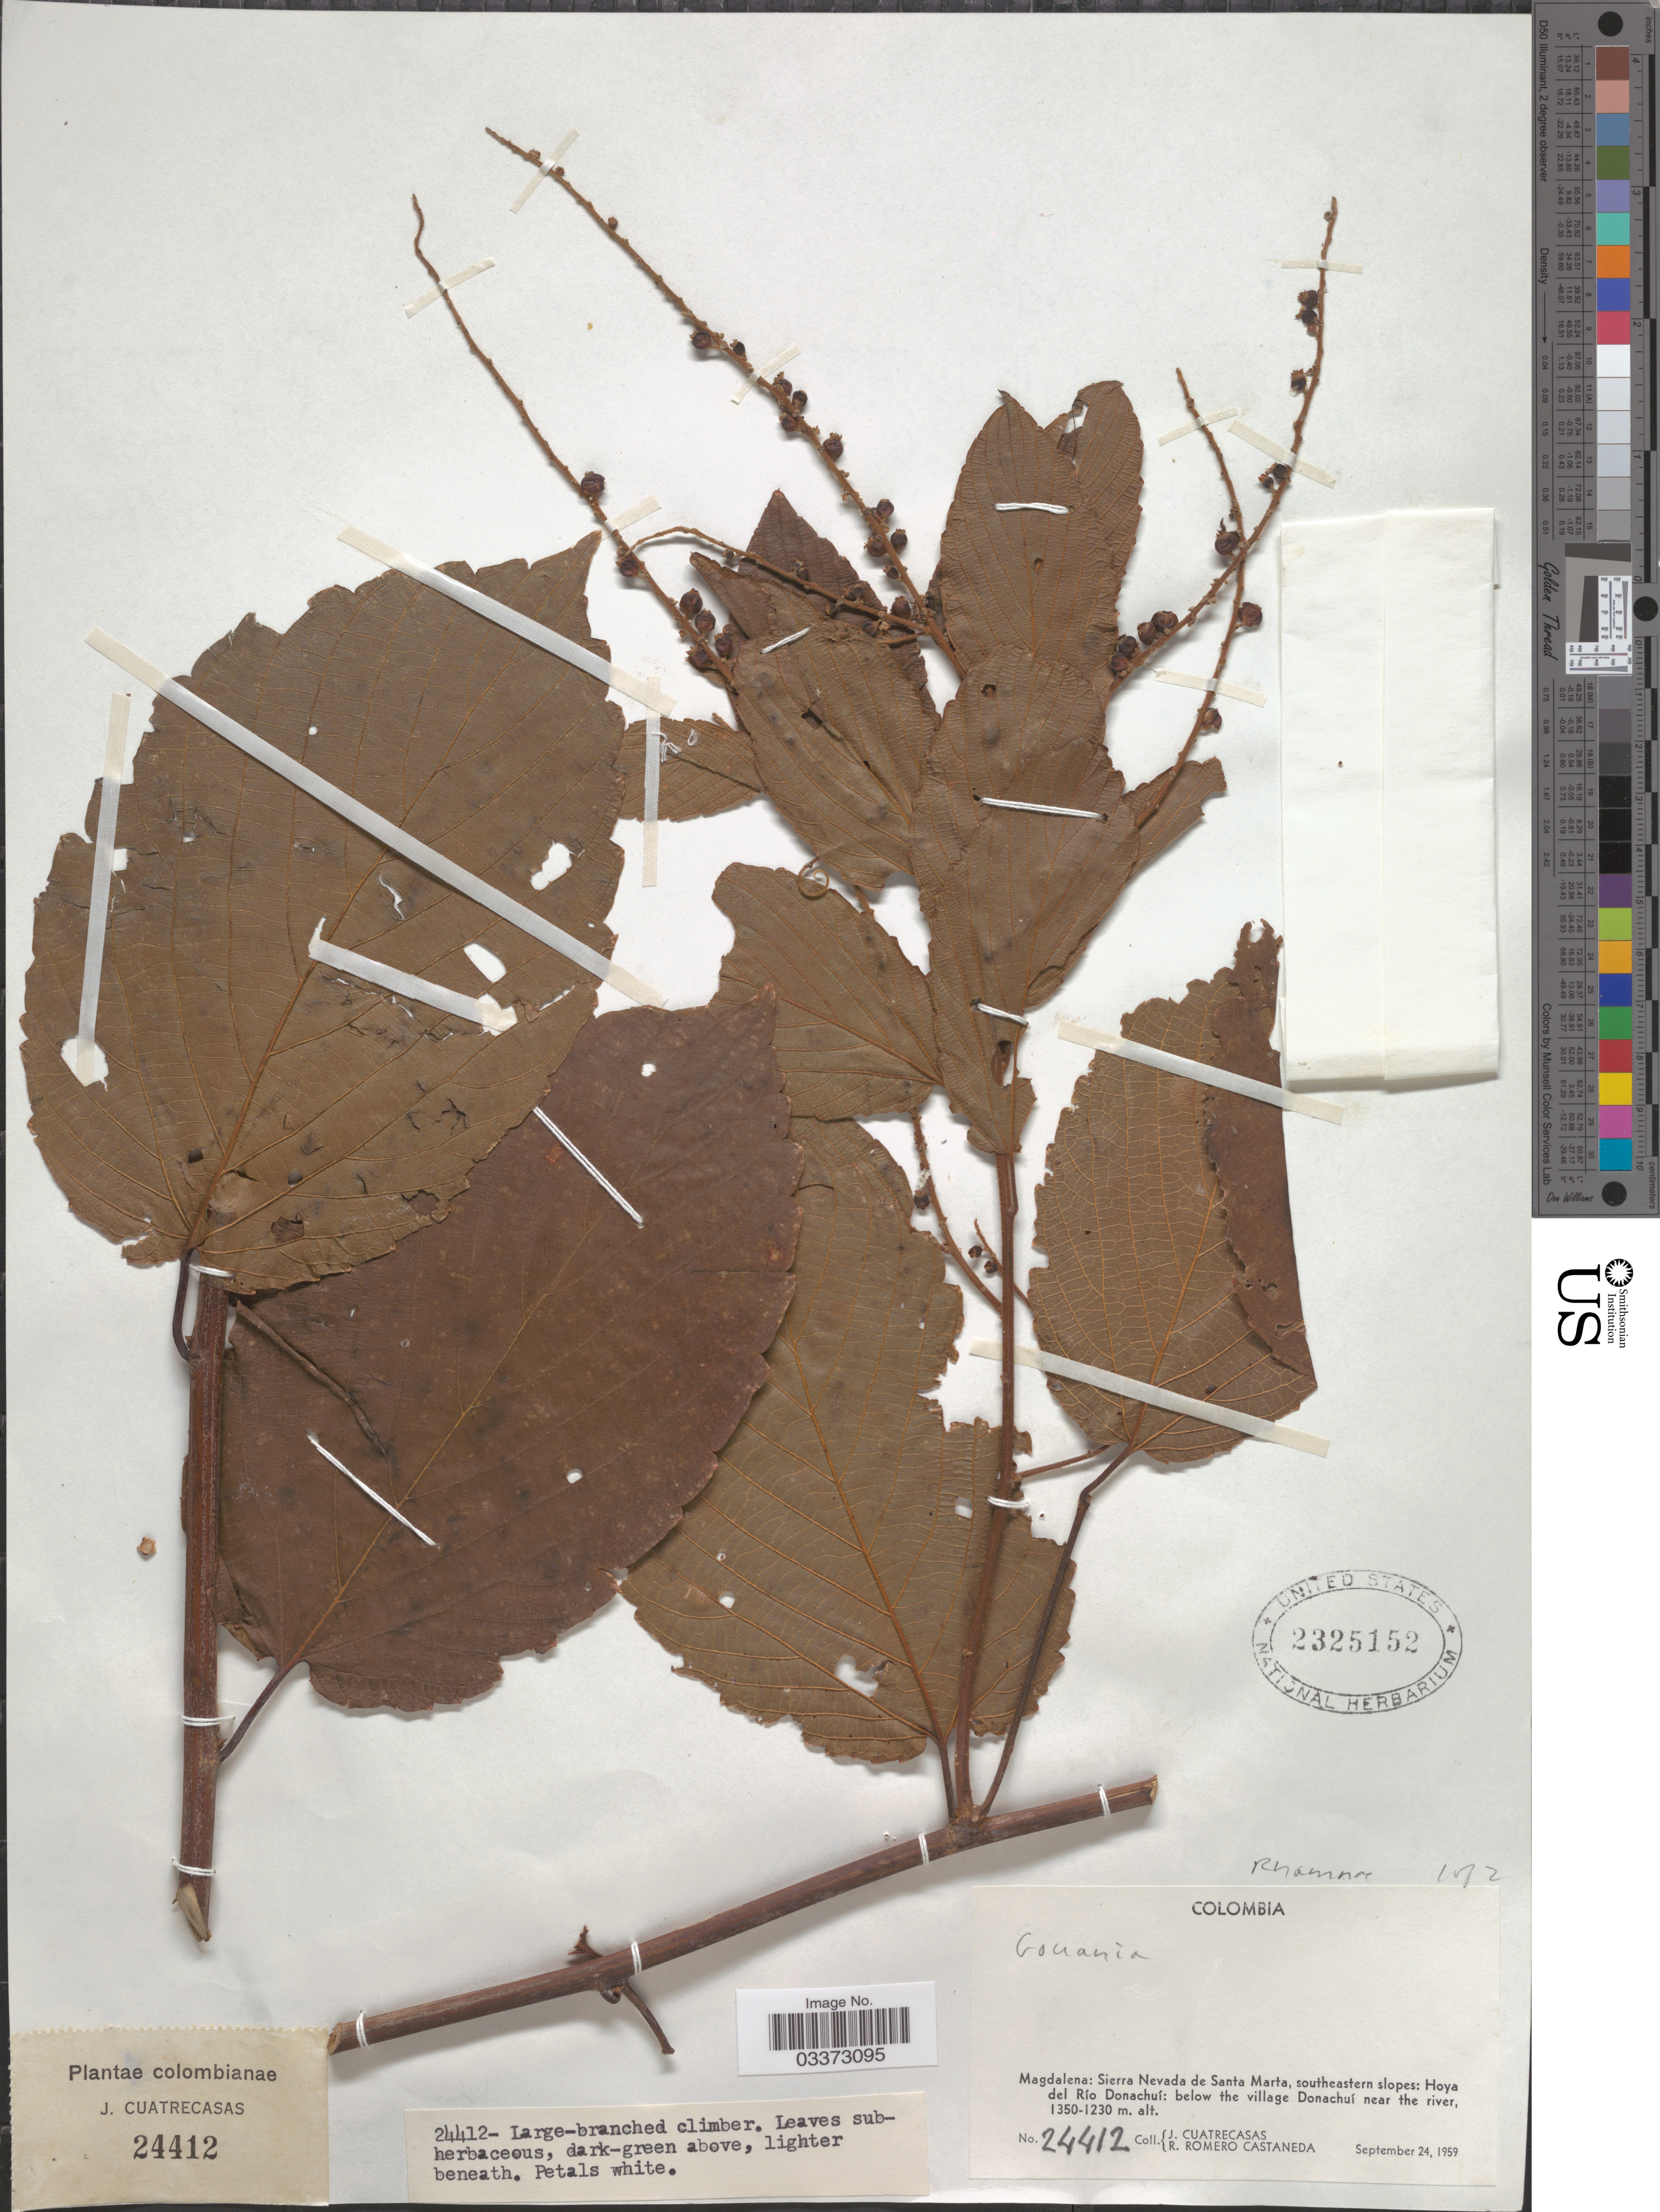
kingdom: Plantae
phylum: Tracheophyta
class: Magnoliopsida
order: Rosales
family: Rhamnaceae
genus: Gouania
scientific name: Gouania sp.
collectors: J. Cuatrecasas & R. Romero Castañeda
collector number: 24412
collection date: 1959-09-24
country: Colombia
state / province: Magdalena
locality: Sierra Nevada de Santa Marta, southeastern slopes: Hoya del Río Donachuí: below the village Donachuí near the river.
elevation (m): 1230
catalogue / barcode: US 2325152